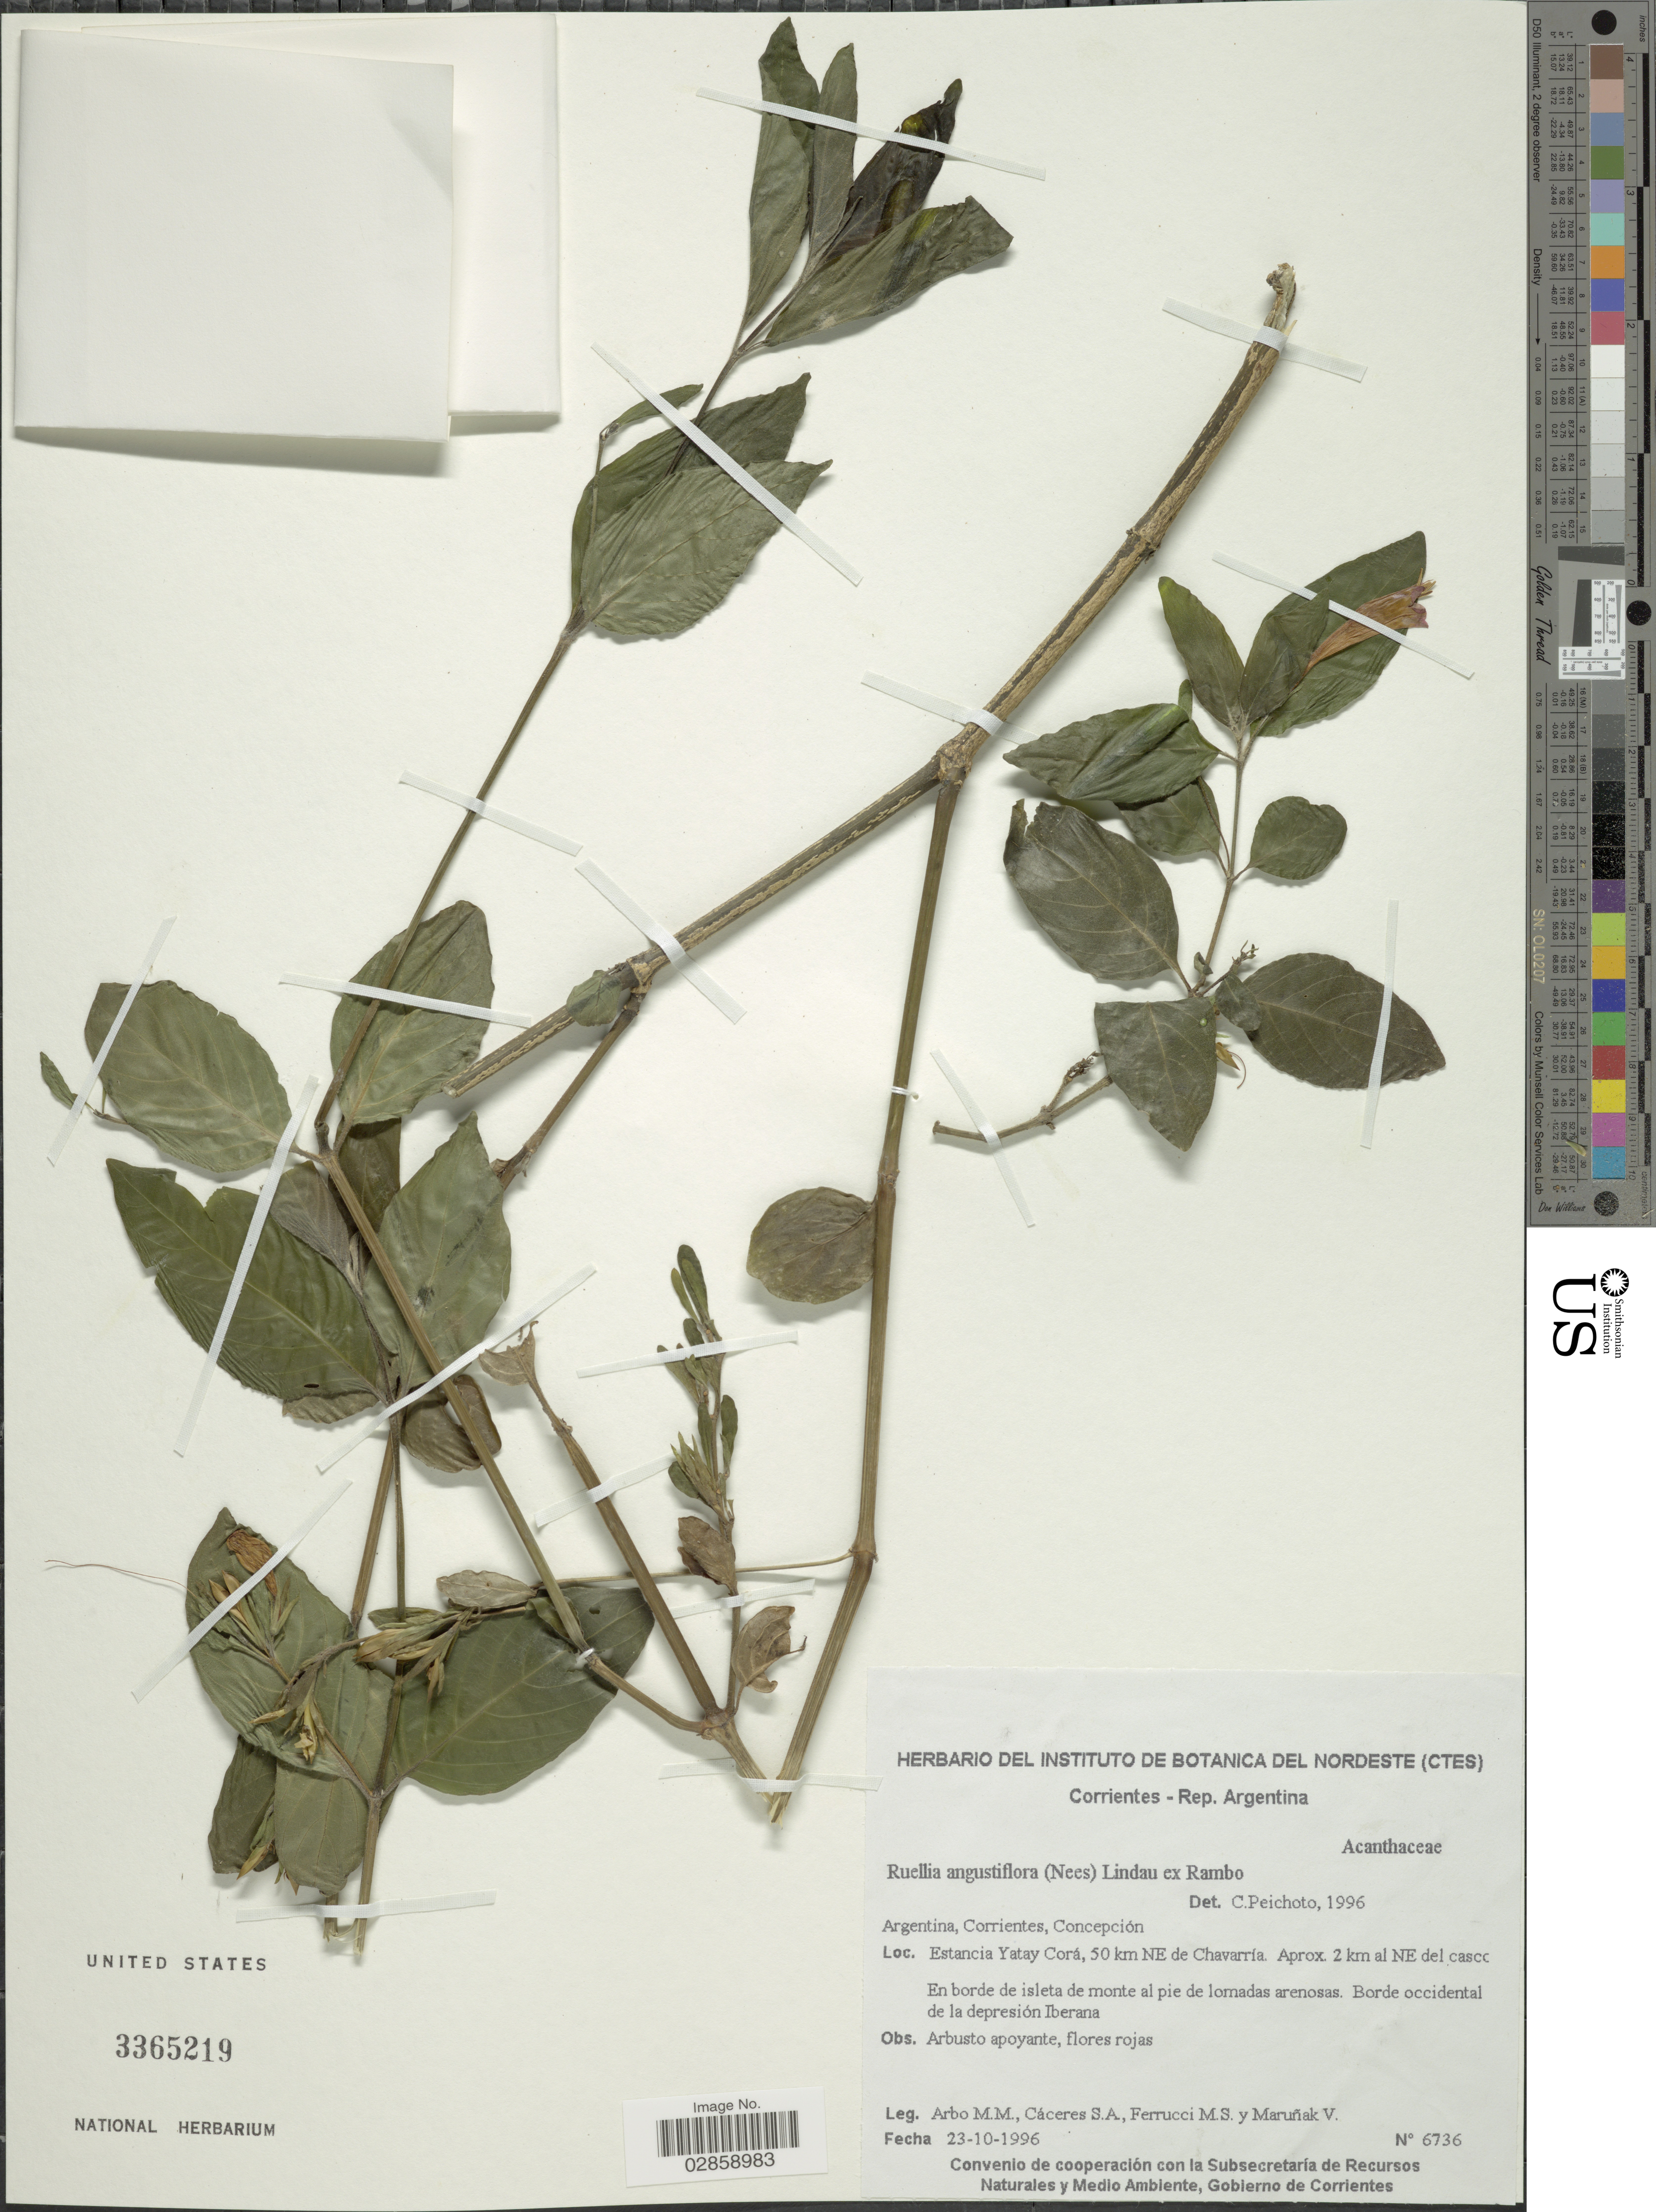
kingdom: Plantae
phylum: Tracheophyta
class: Magnoliopsida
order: Lamiales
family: Acanthaceae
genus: Ruellia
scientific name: Ruellia angustiflora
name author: (Nees) Lindau ex Rambo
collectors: M. M. Arbo, S. Cáceres, M. S. Ferrucci & V. Maruñak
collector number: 6736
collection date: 1996-10-23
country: Argentina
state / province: Corrientes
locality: Concepción. Estancia Yatay Corá, 50 km NE de Chavarría. Aprox. 2 km al NE del casco.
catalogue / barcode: US 3365219